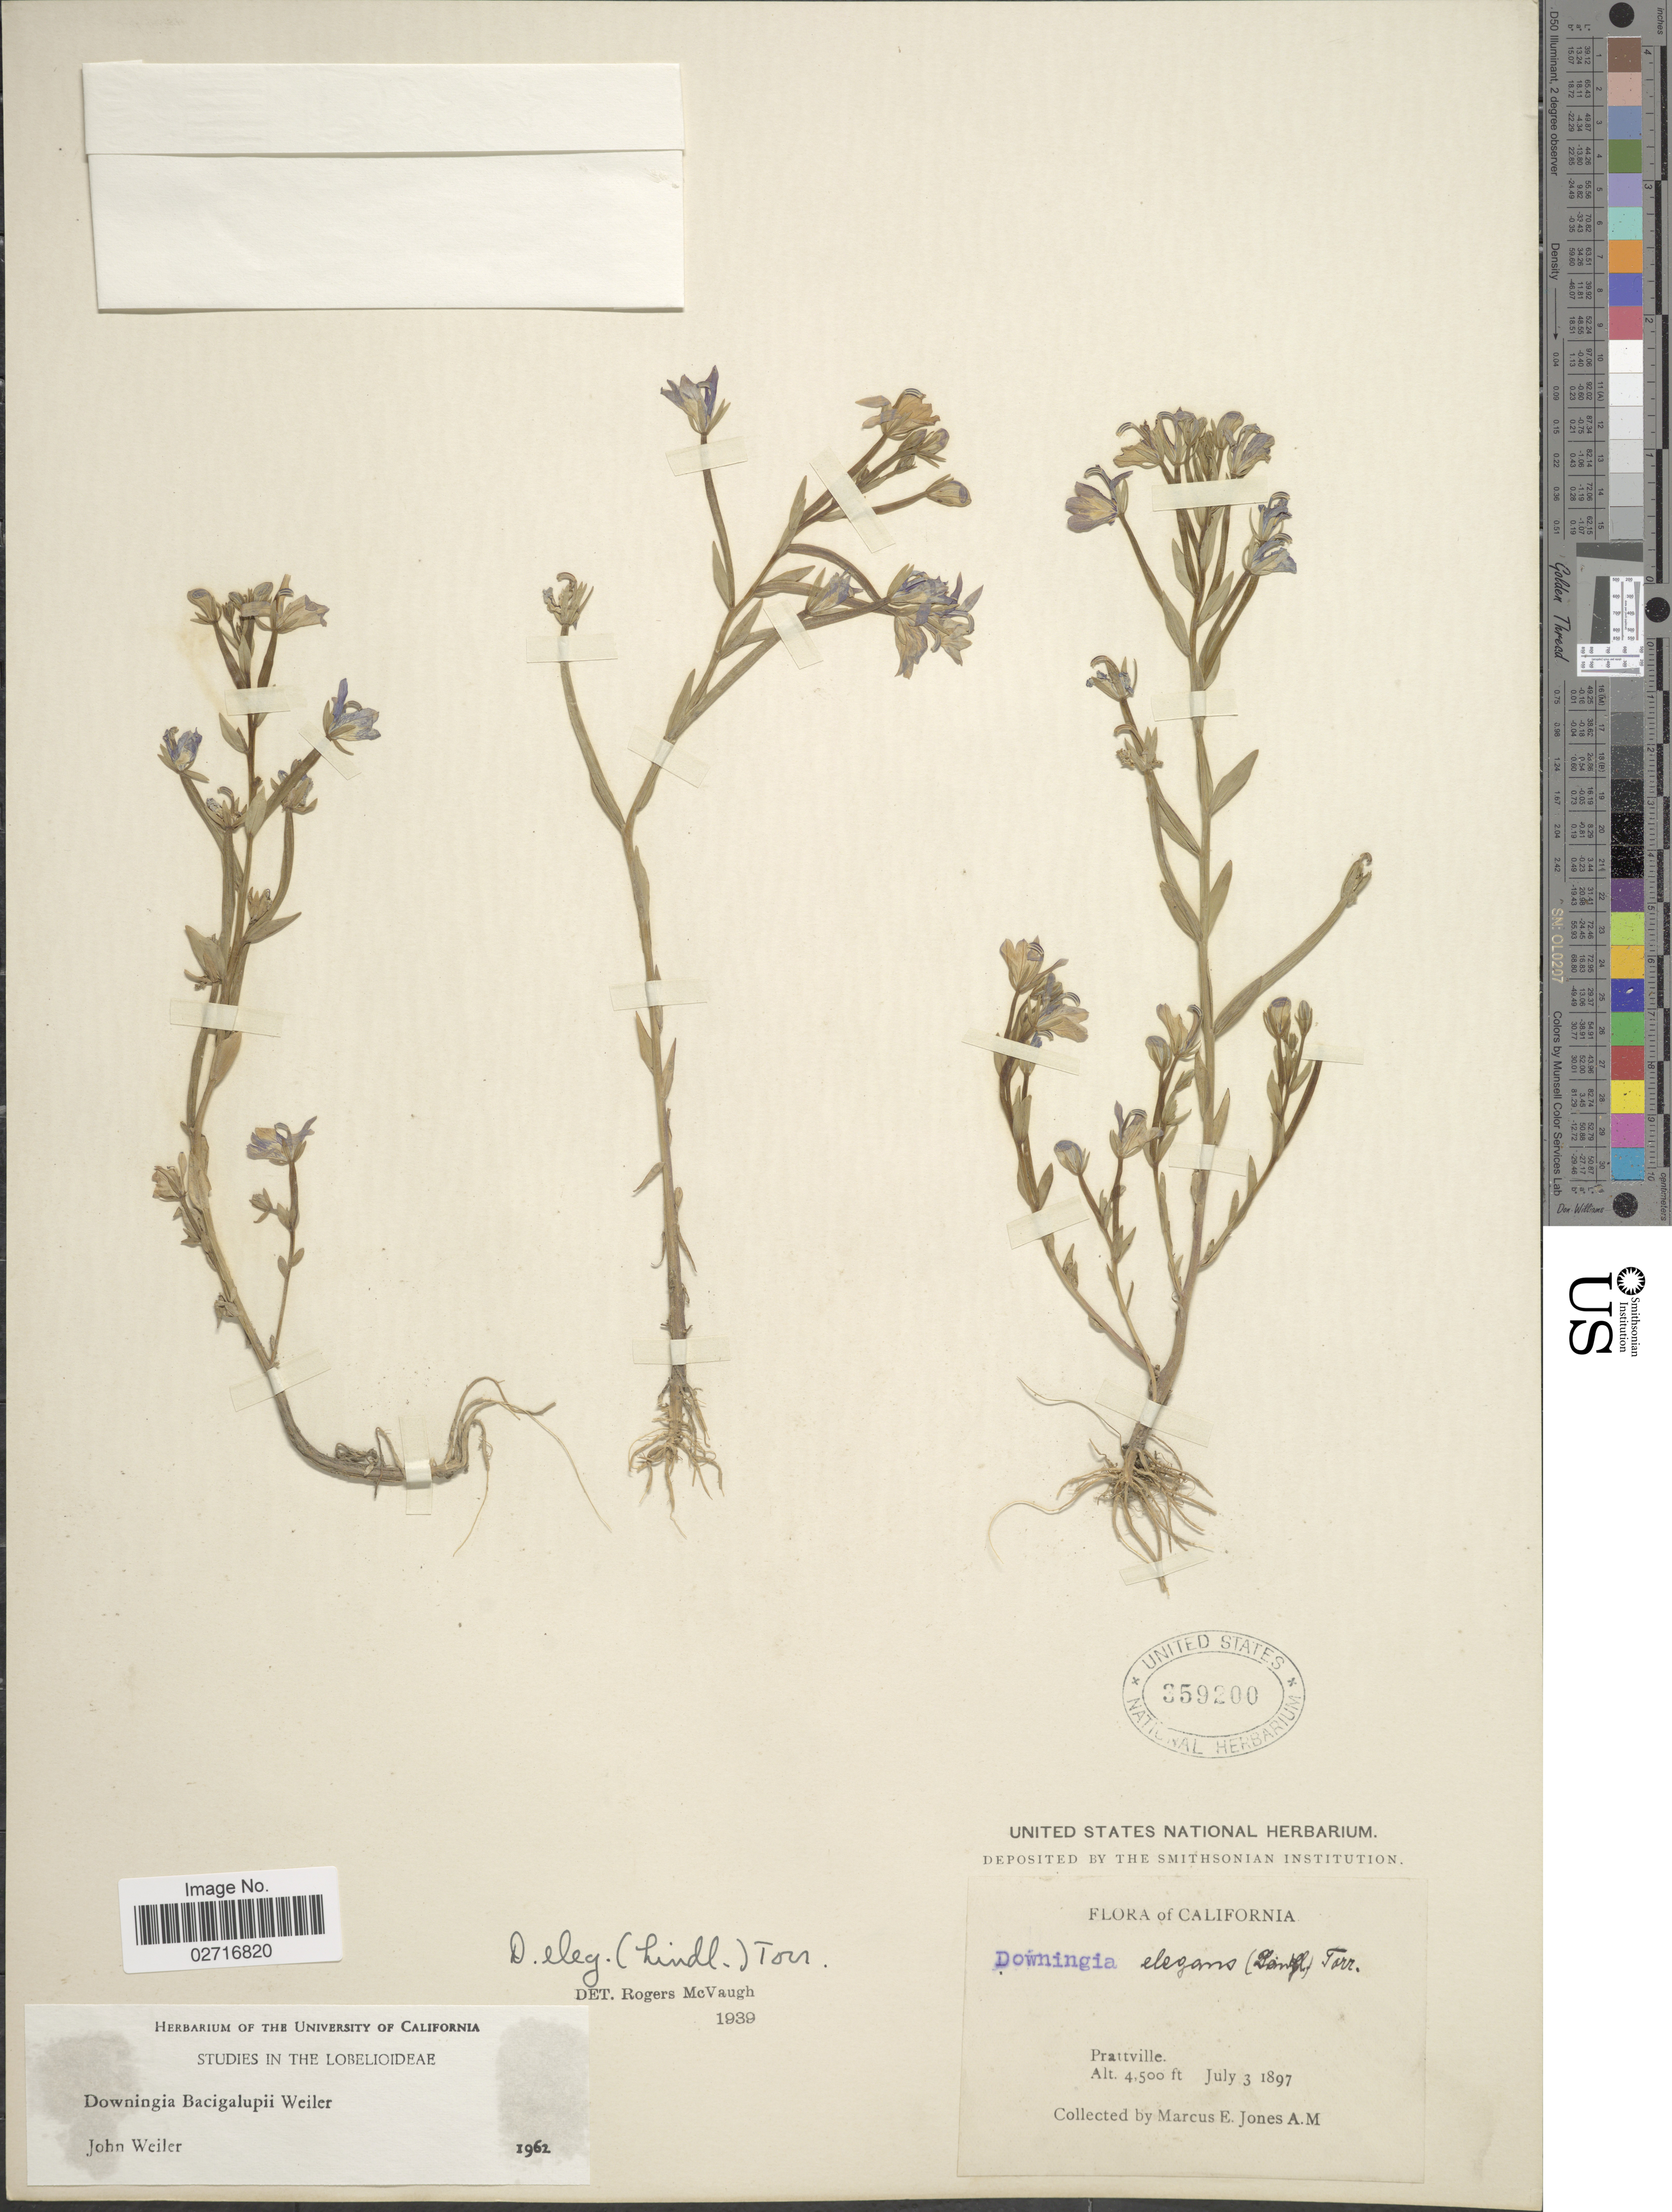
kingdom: Plantae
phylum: Tracheophyta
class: Magnoliopsida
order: Asterales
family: Campanulaceae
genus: Downingia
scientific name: Downingia bacigalupii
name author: Weiler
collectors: M. E. Jones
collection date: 1897-07-03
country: United States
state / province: California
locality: Prattville.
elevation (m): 1372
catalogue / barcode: US 359200